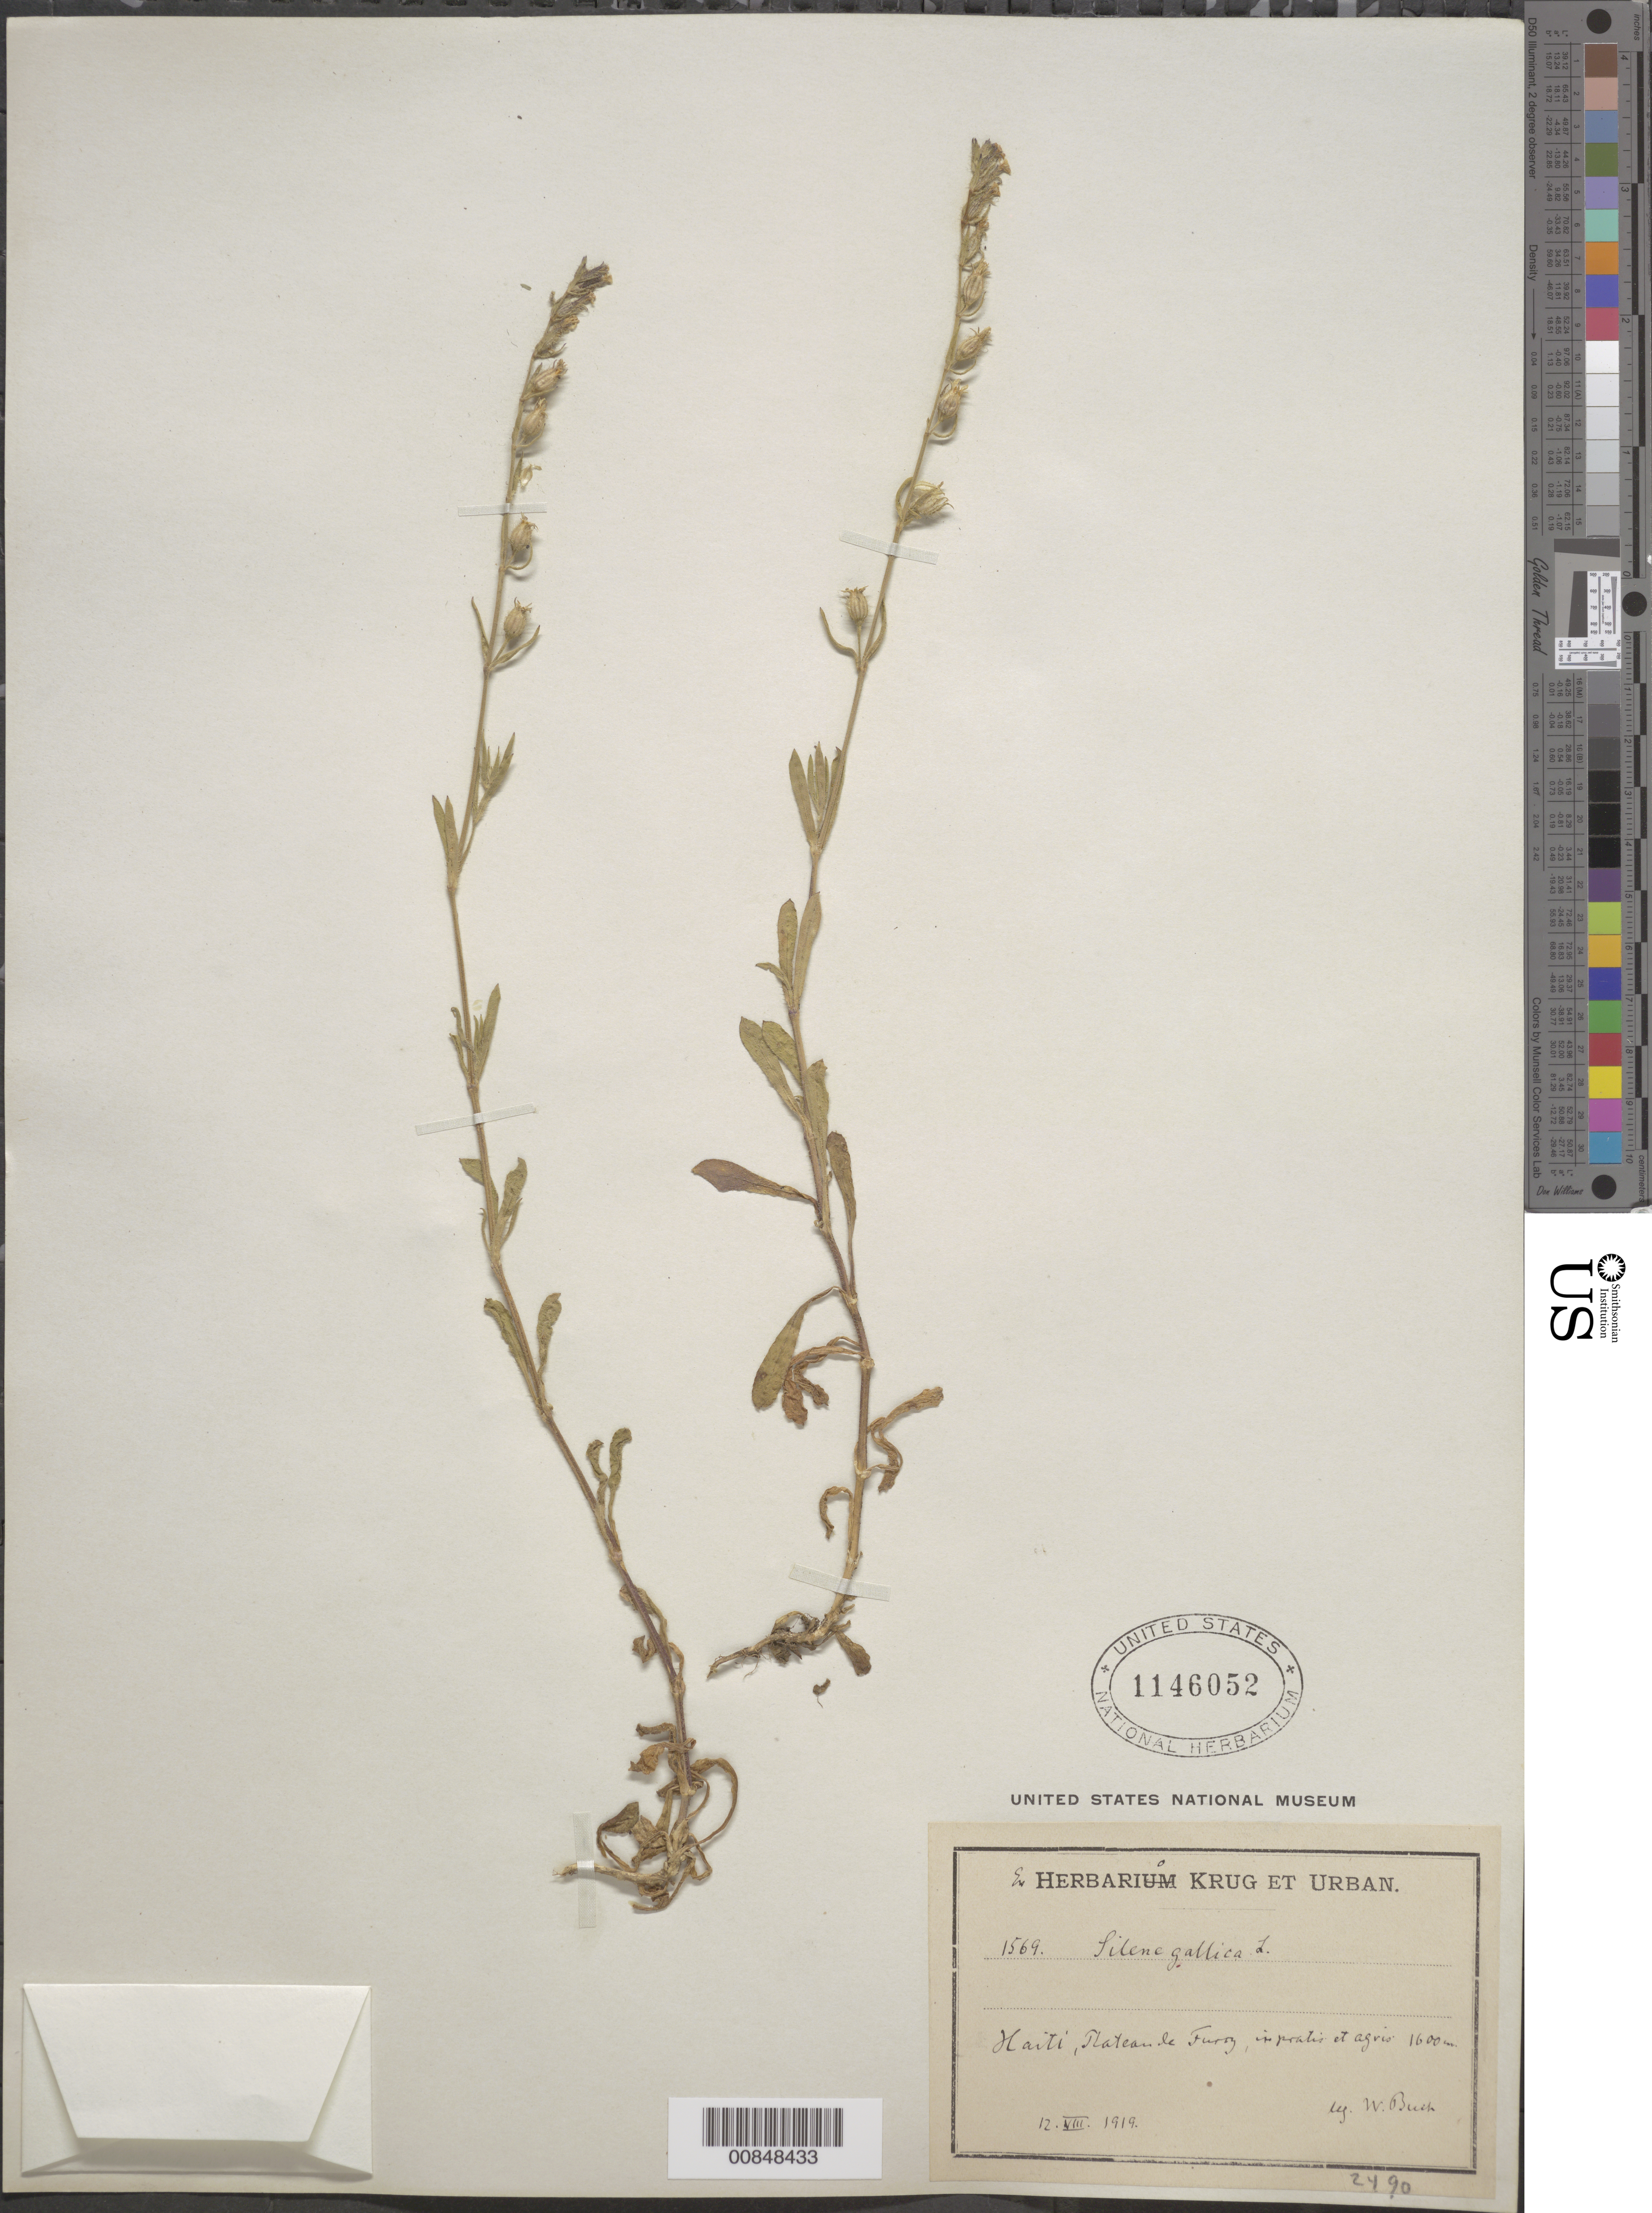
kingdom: Plantae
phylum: Tracheophyta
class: Magnoliopsida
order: Caryophyllales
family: Caryophyllaceae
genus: Silene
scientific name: Silene anglica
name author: L.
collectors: W. Buch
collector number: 1569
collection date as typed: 12 Aug 1919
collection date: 1919-08-12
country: Haiti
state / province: Óuest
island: Hispaniola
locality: Plateau de Furcy.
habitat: In pratis et agris.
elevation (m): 1600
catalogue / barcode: US 1146052